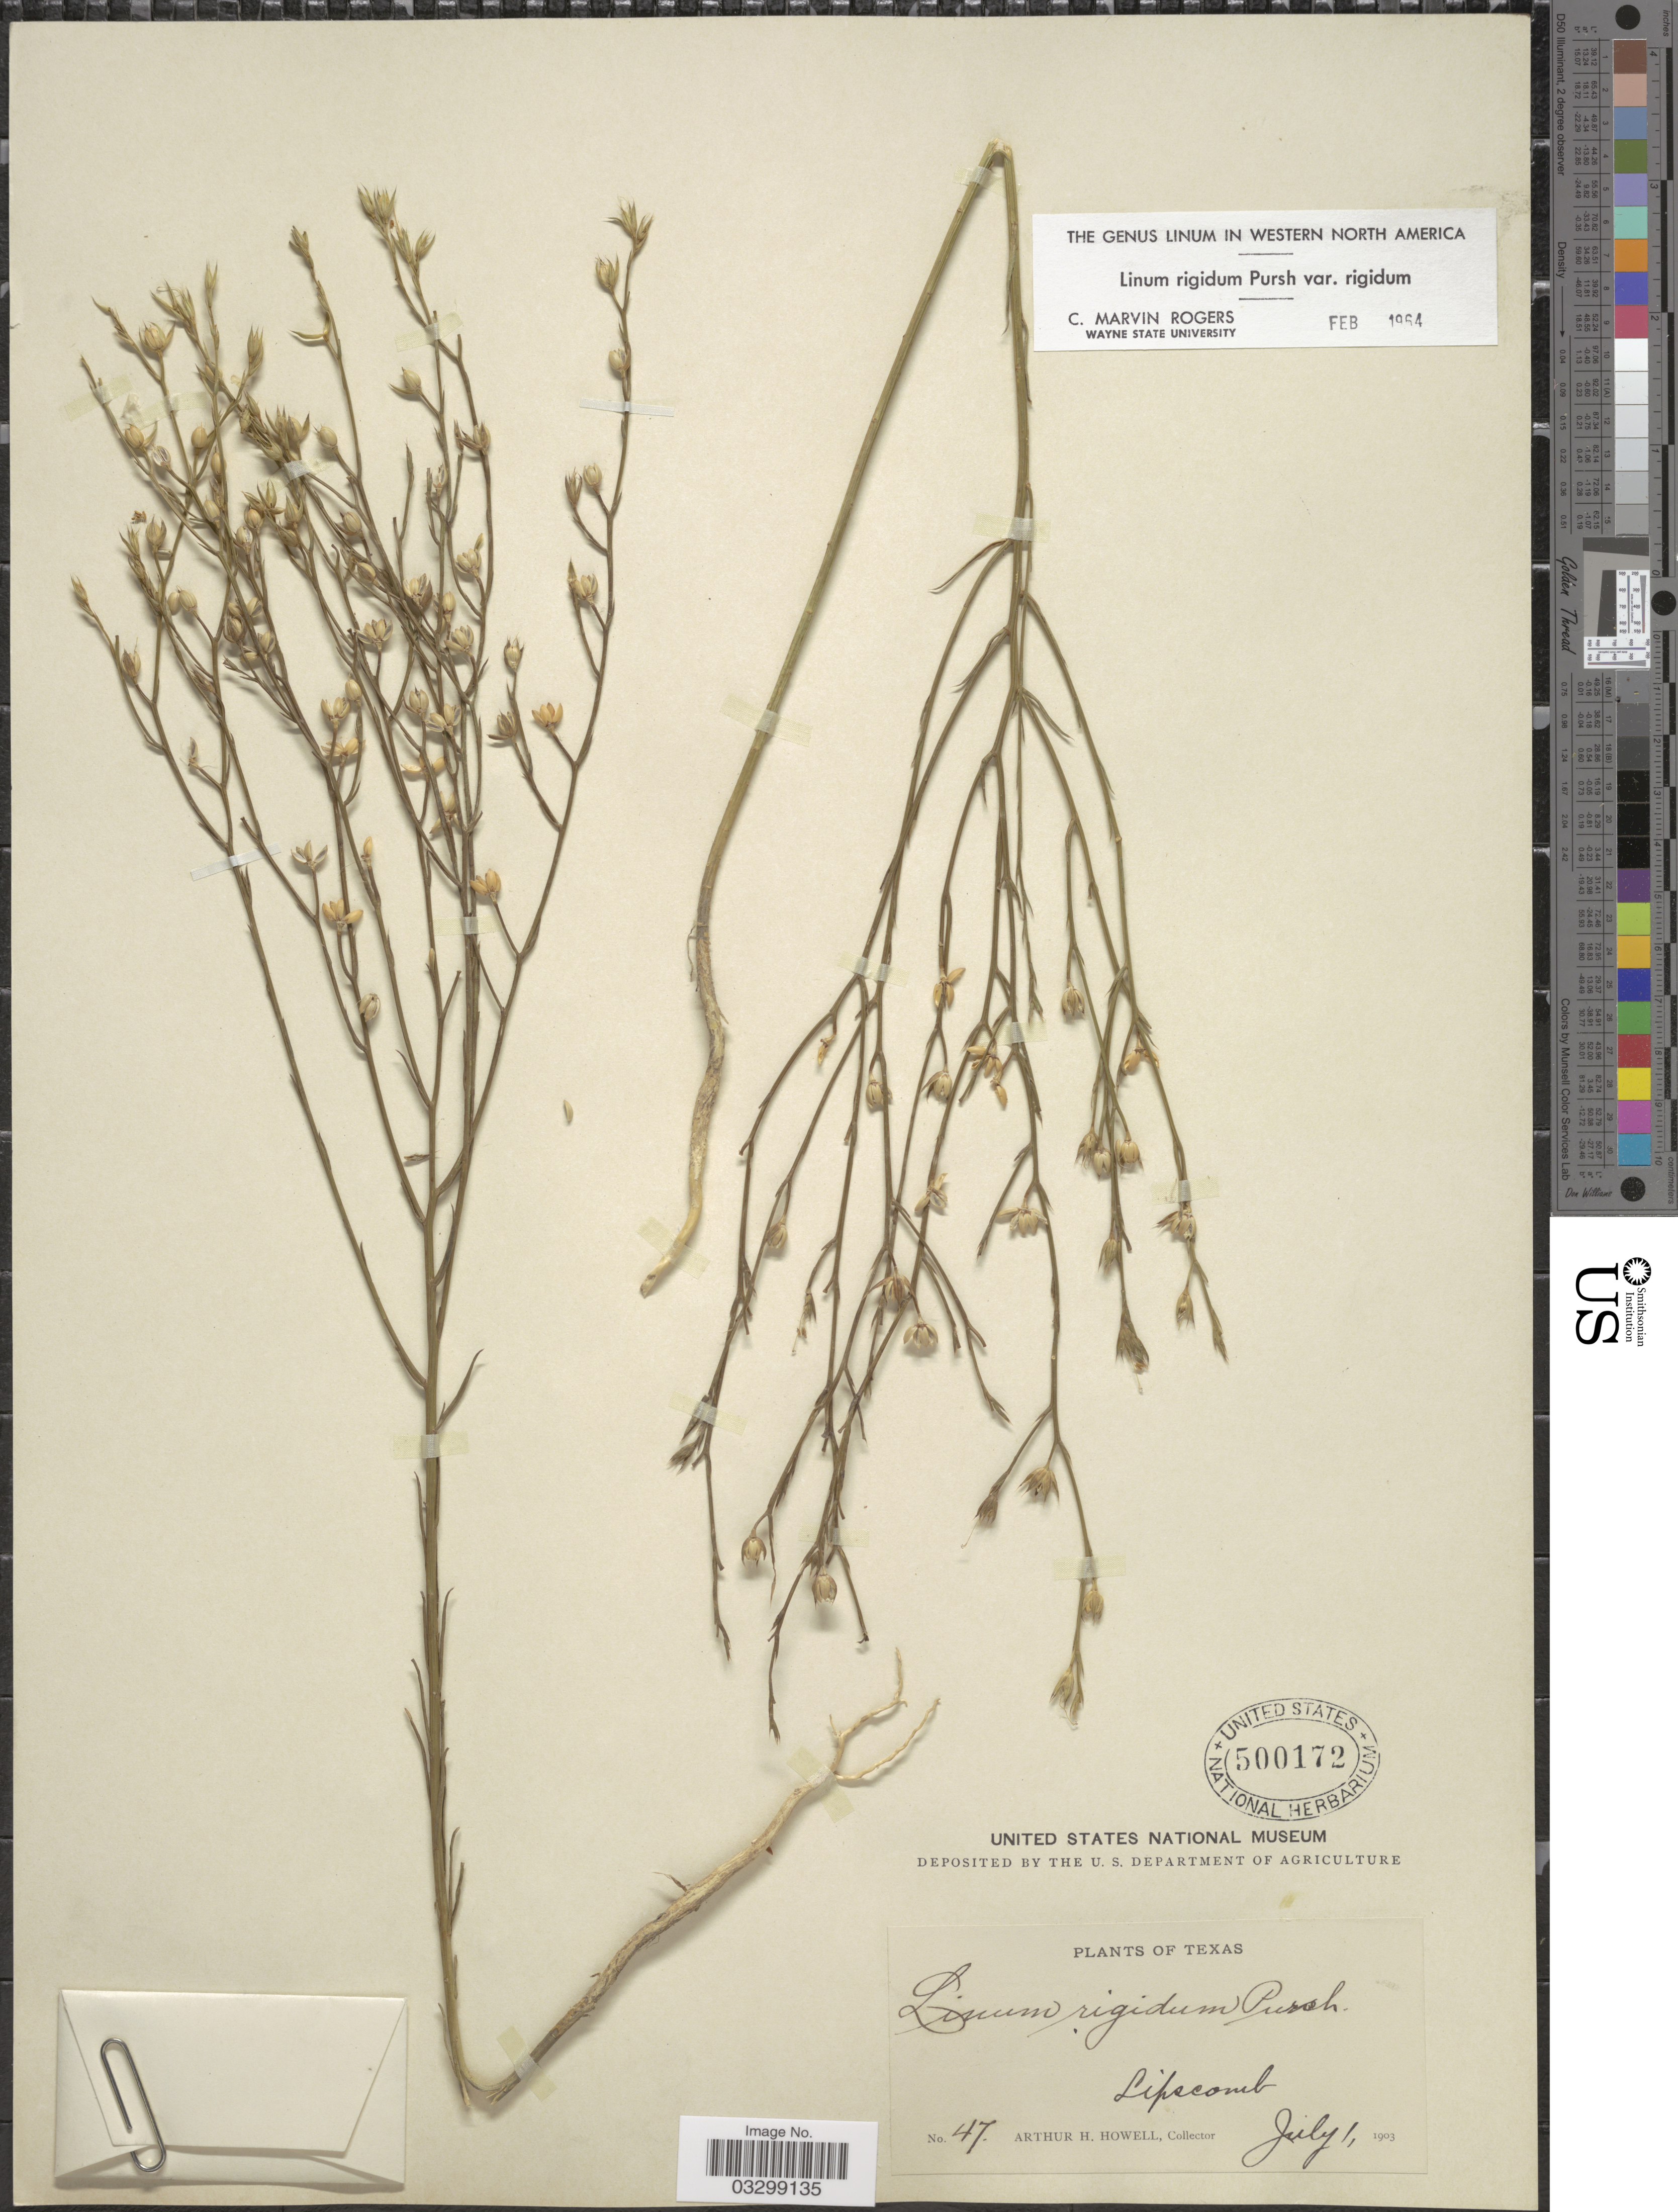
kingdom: Plantae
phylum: Tracheophyta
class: Magnoliopsida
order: Malpighiales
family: Linaceae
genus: Linum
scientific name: Linum rigidum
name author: Pursh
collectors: A. H. Howell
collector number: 47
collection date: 1903-07-01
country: United States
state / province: Texas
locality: Lipscomb.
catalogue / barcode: US 500172